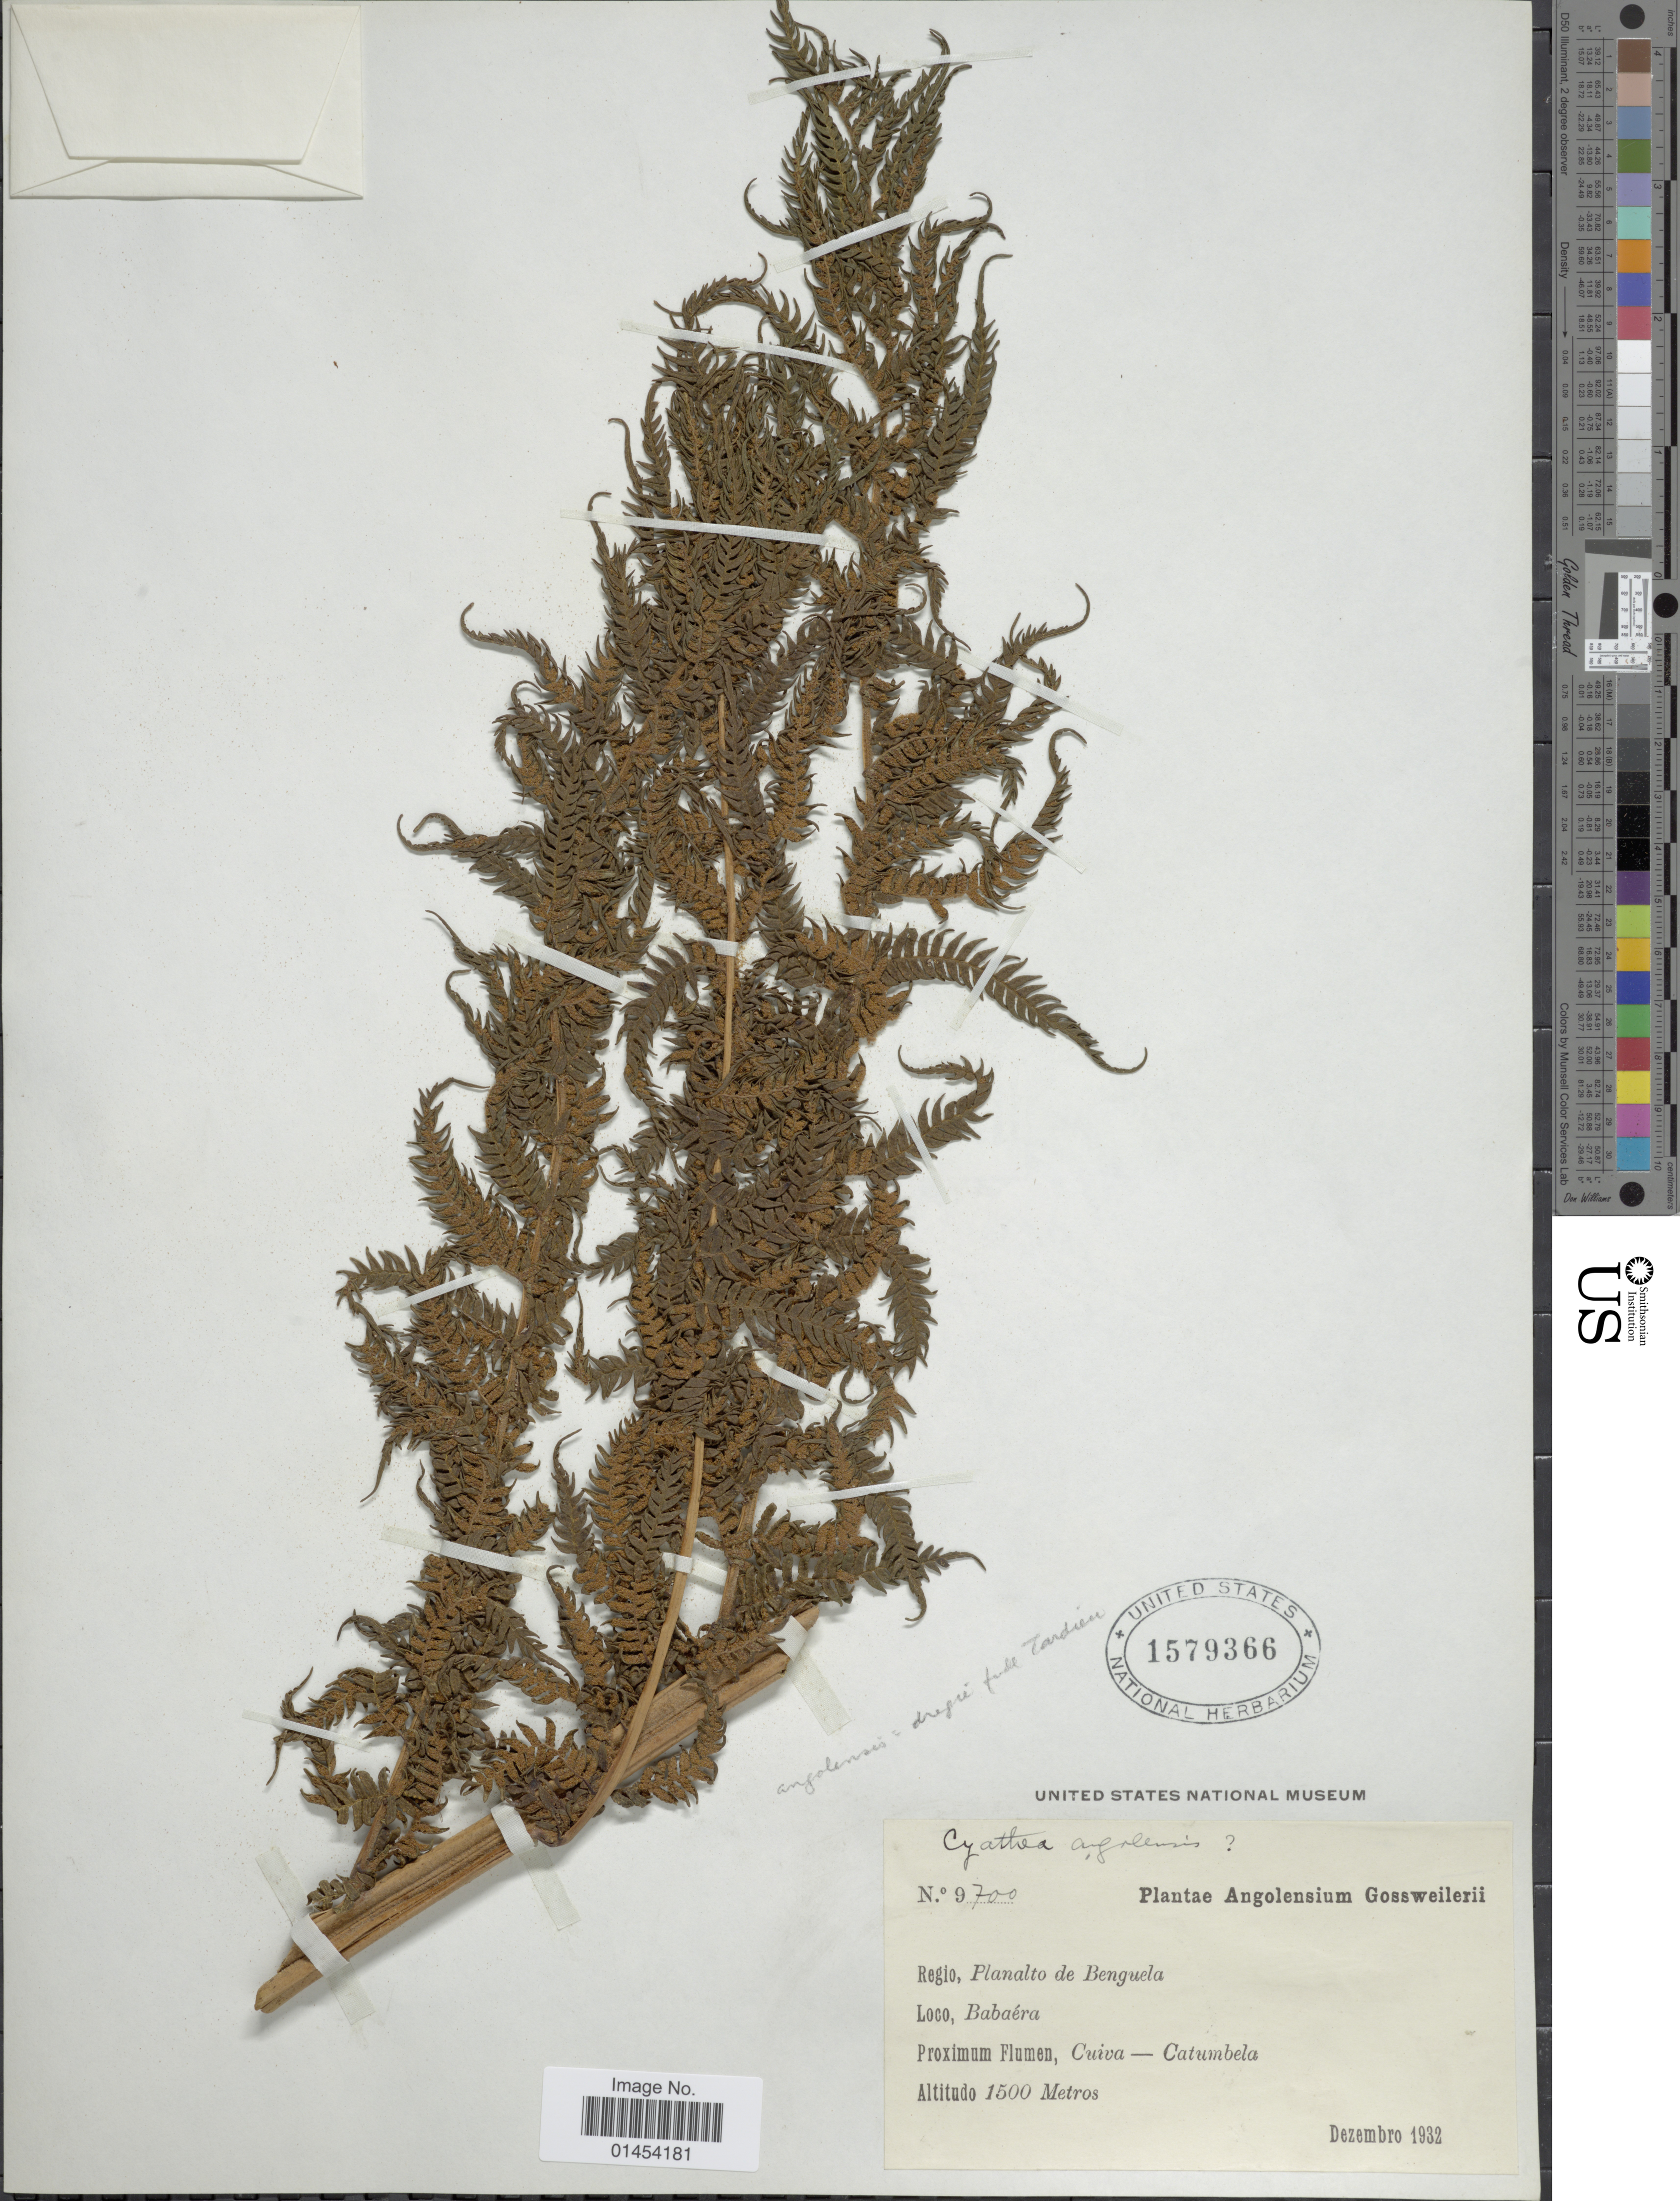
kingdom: Plantae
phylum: Tracheophyta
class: Polypodiopsida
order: Cyatheales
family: Cyatheaceae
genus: Cyathea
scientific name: Cyathea dregei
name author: Kunze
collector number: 9700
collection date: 1932-12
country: Angola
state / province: Benguela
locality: Babaéra, Cuiva - Catumbela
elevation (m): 1500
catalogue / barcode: US 1579366